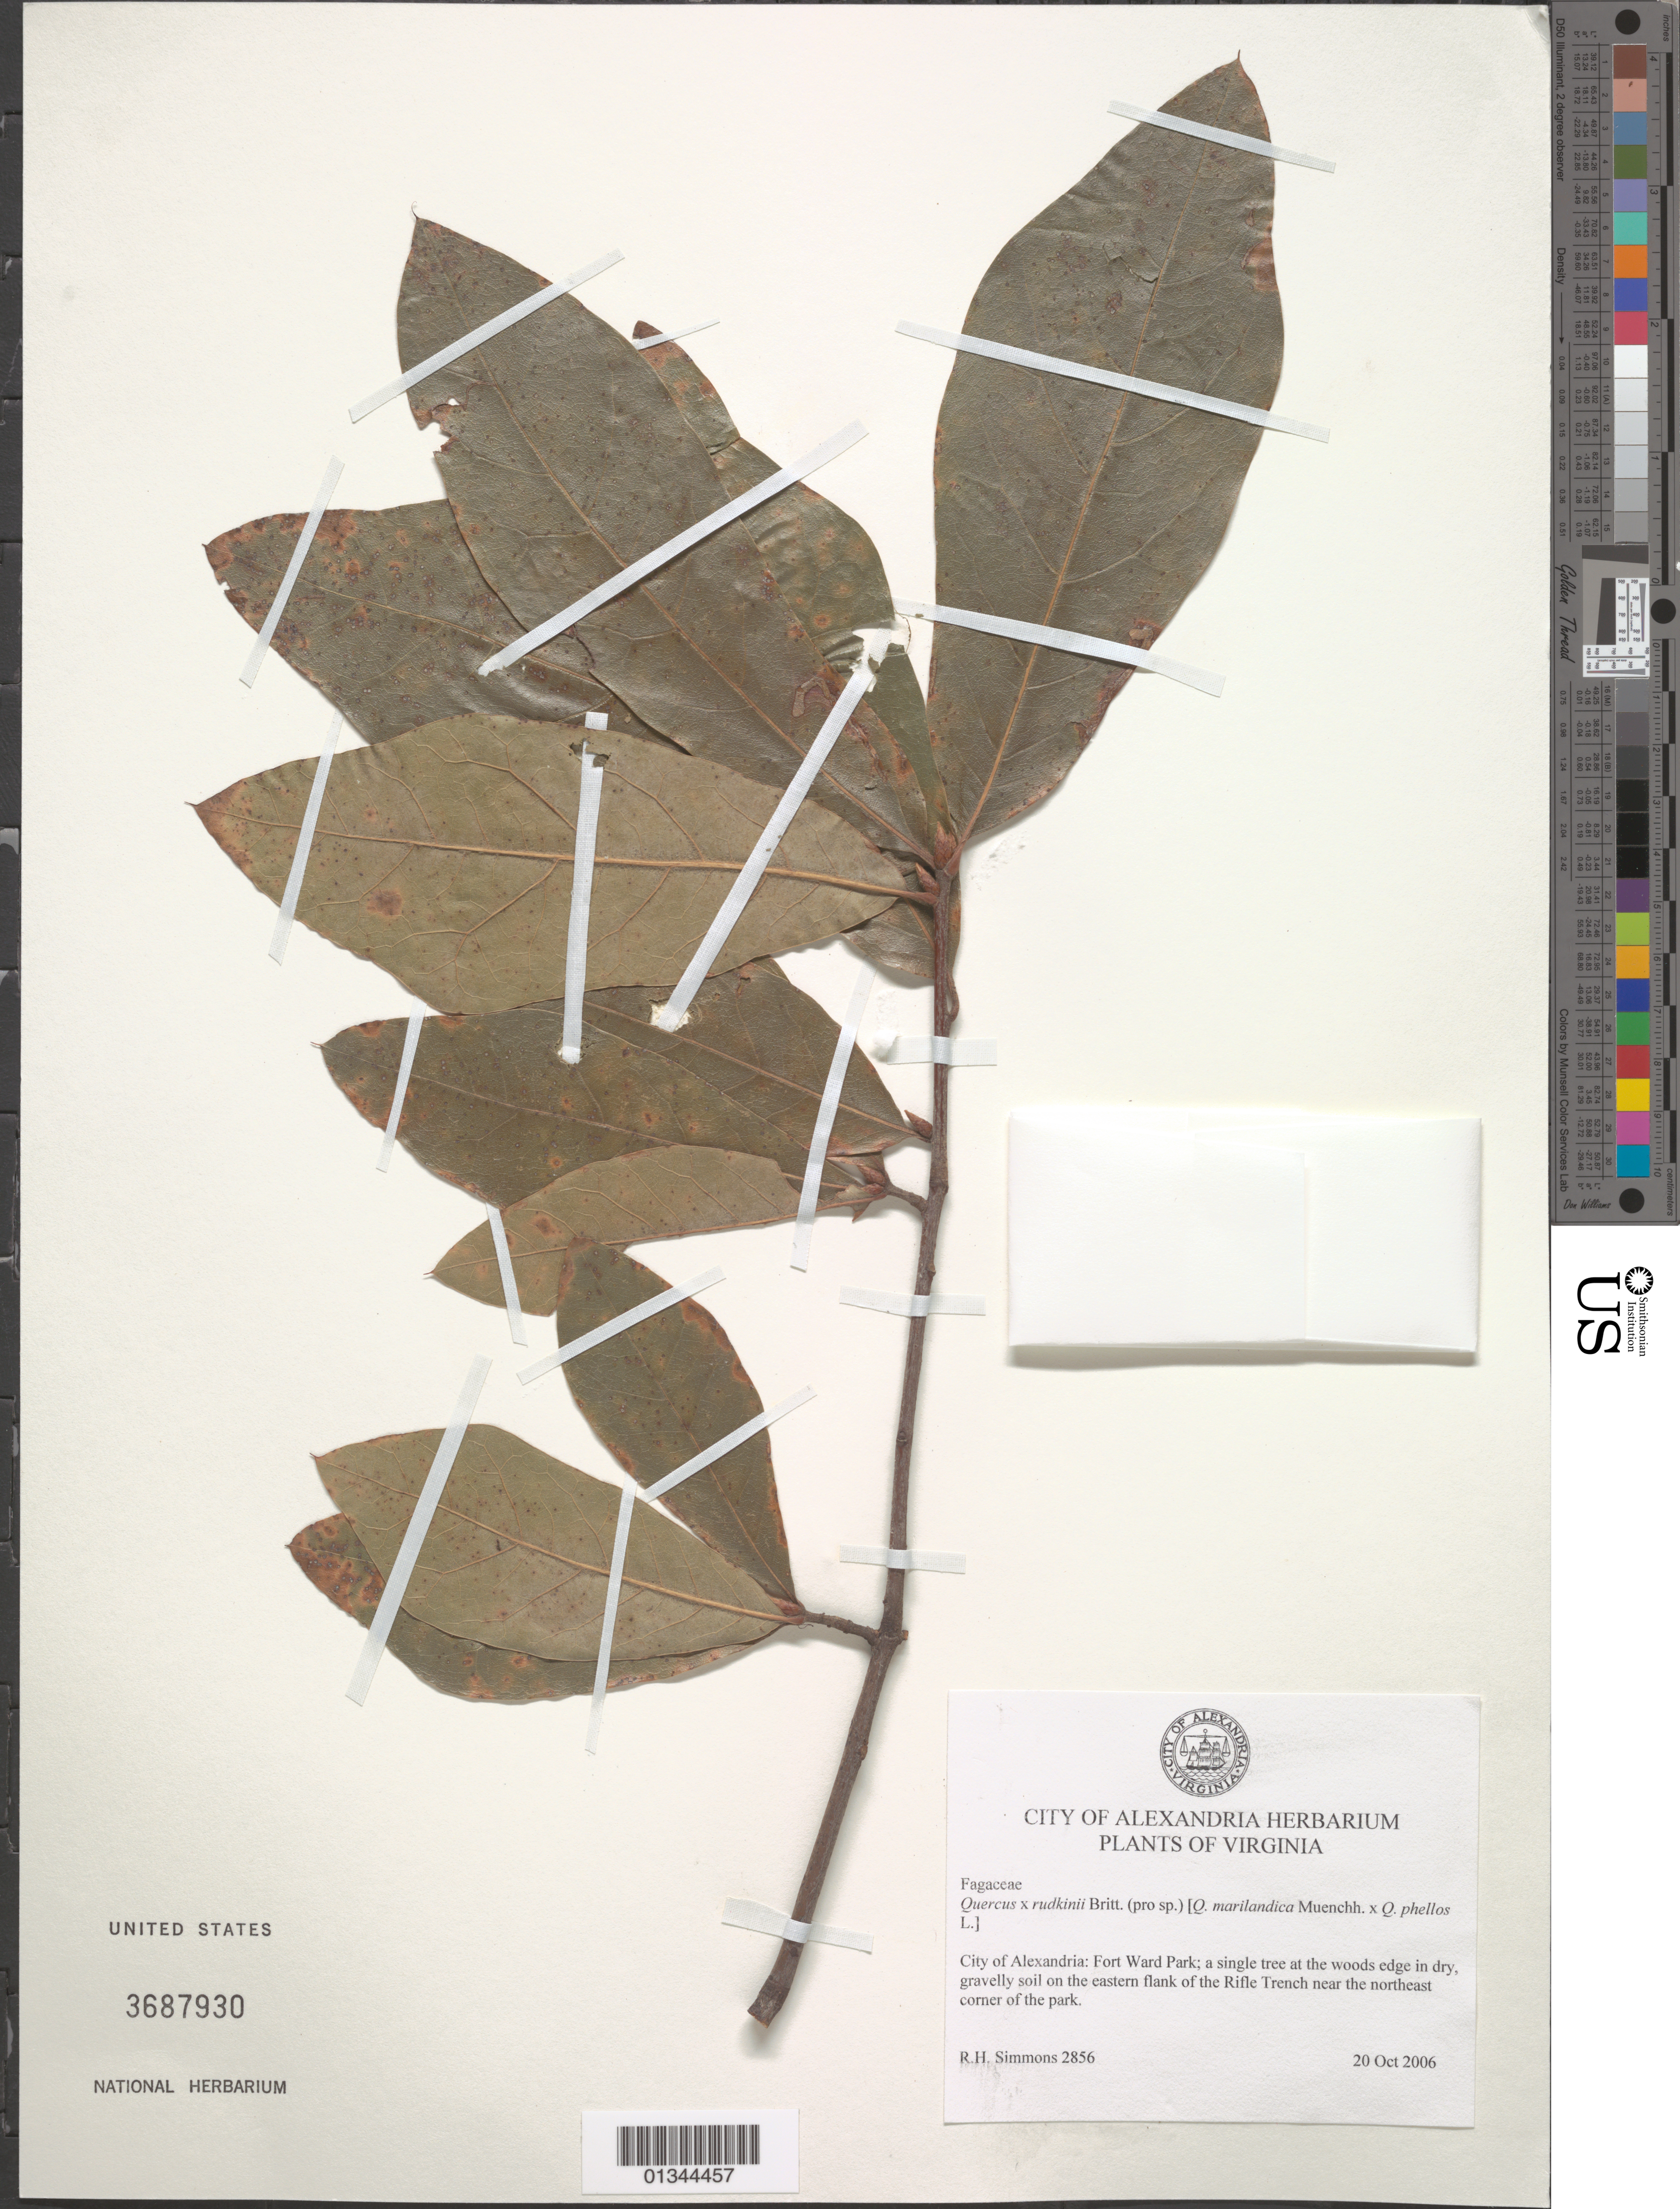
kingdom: Plantae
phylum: Tracheophyta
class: Magnoliopsida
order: Fagales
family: Fagaceae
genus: Quercus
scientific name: Quercus x rudkinii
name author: Britton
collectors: R. H. Simmons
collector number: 2856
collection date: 2006-10-20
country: United States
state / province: Virginia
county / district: City of Alexandria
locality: Fort Ward Park, on the eastern flank of the Rifle Trench near the northeast corner of the park.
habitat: in dry, gravelly soil.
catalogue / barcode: US 3687930